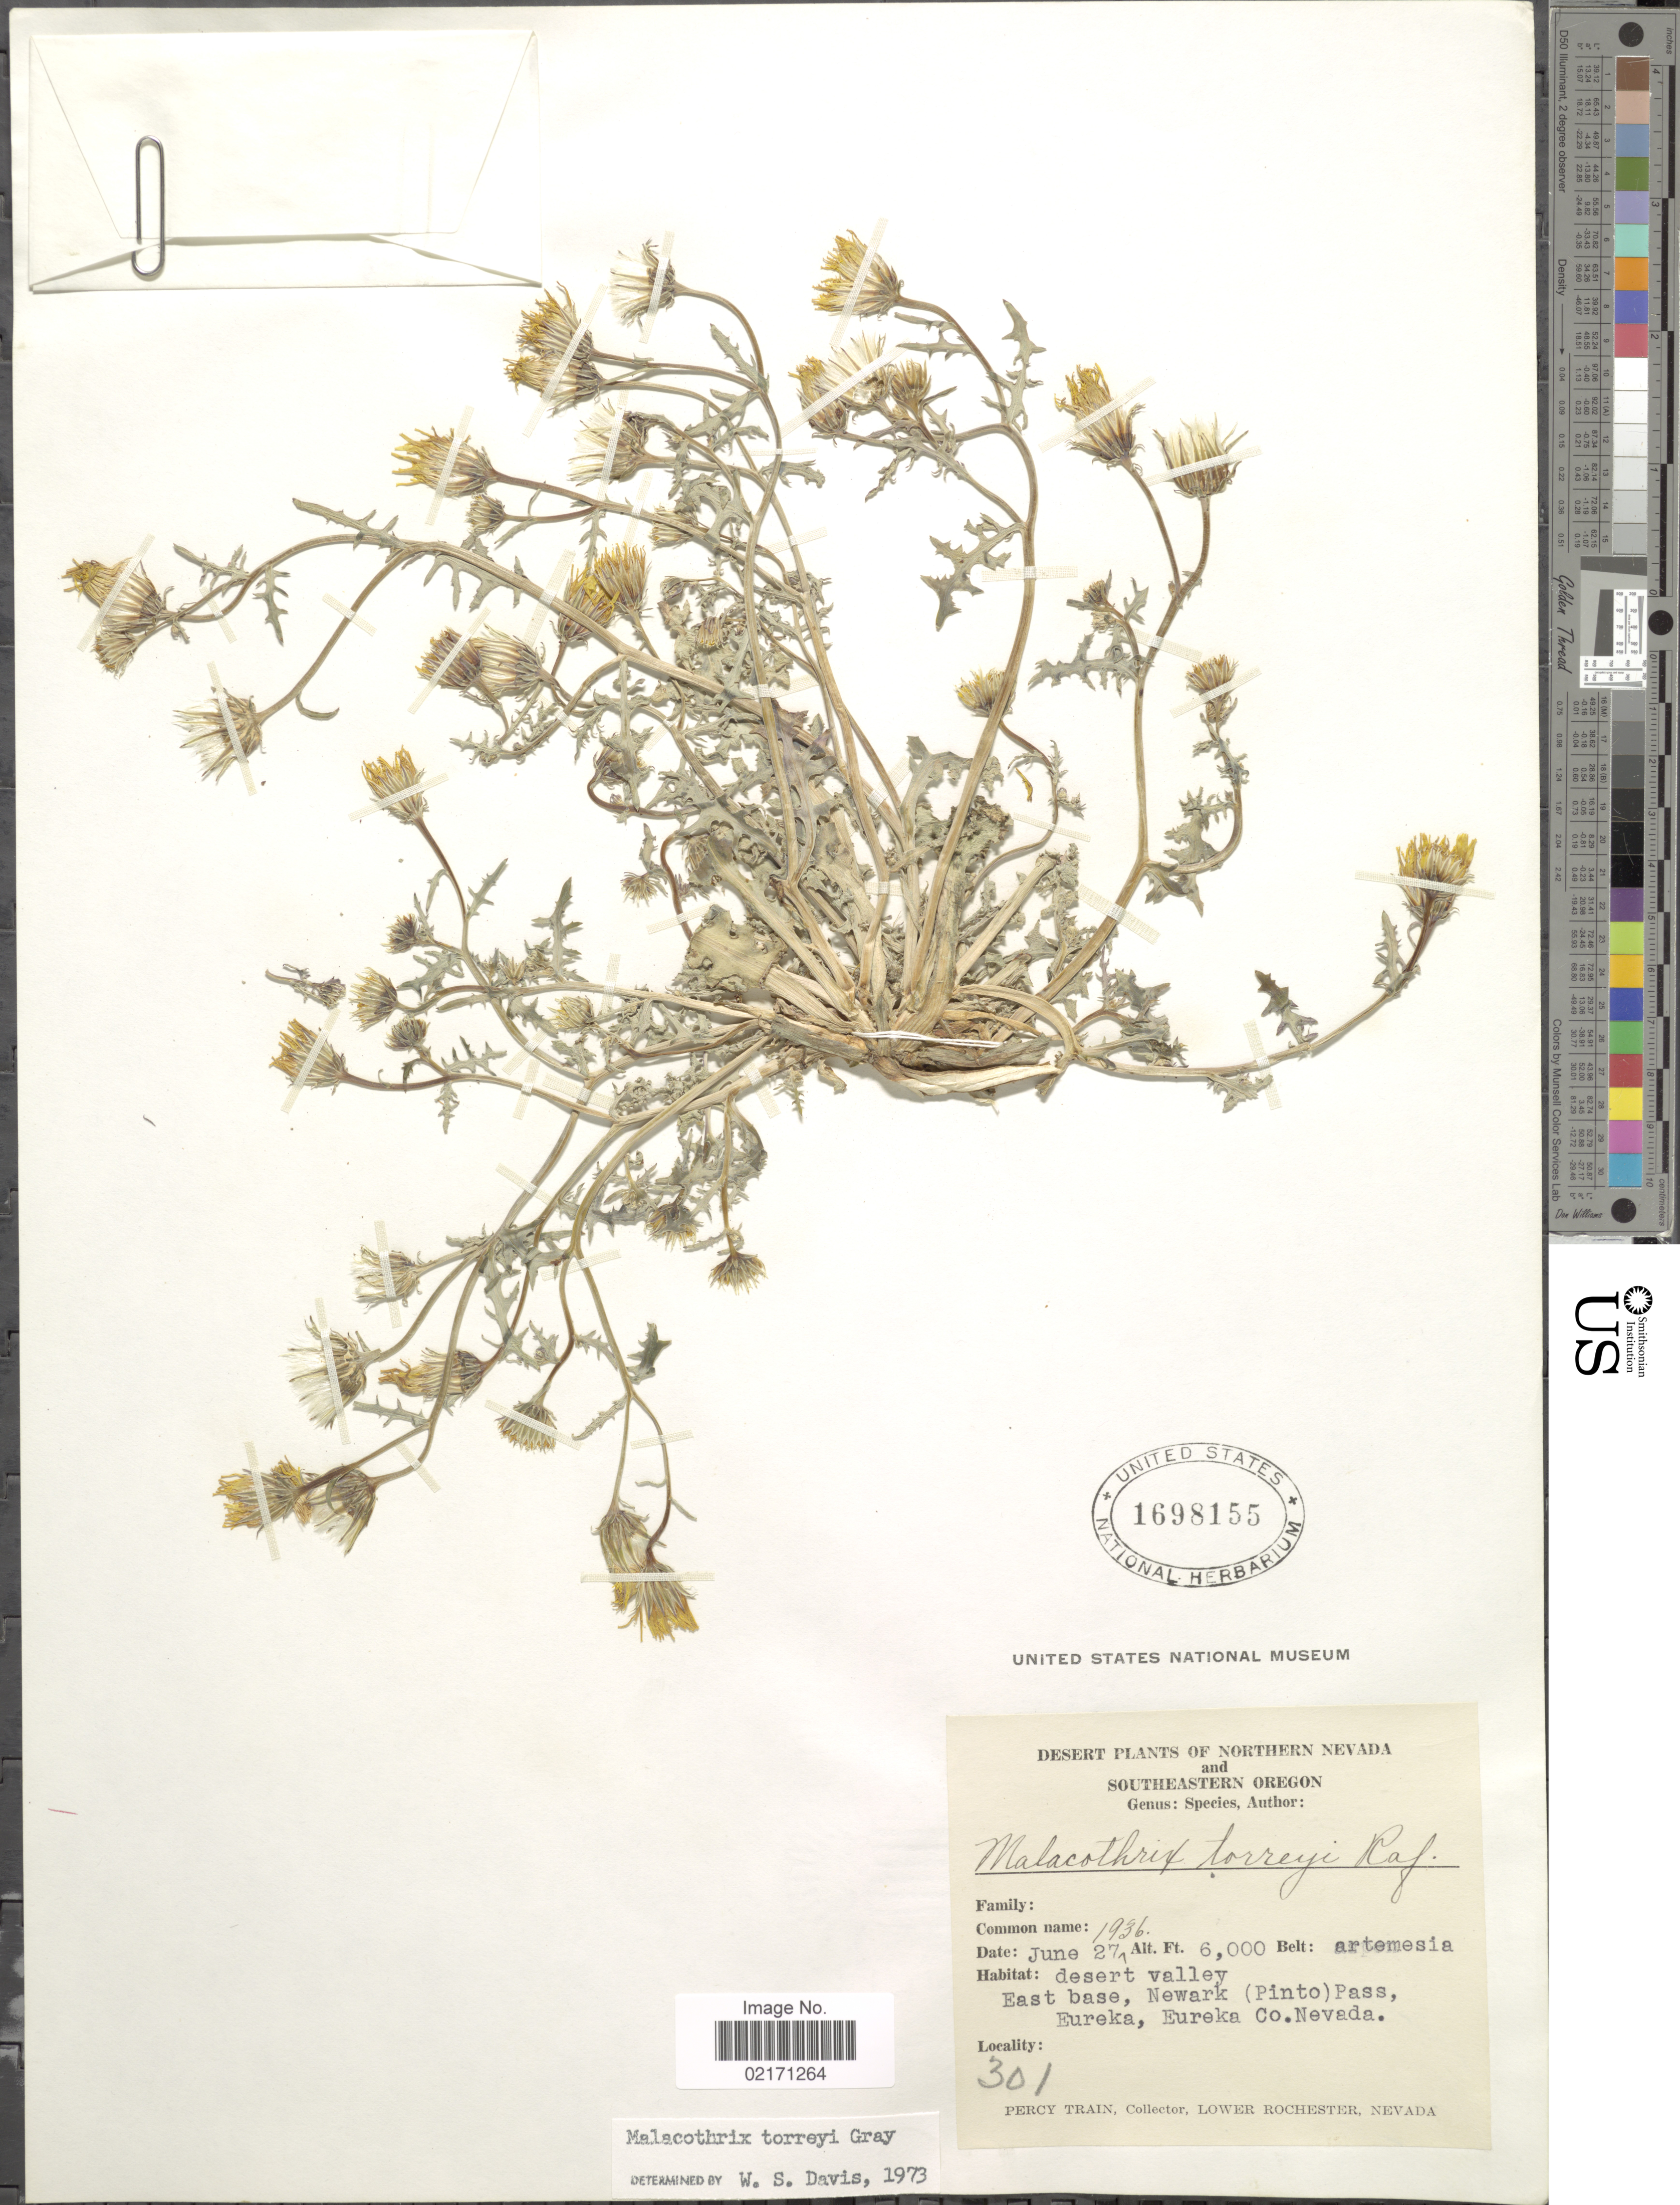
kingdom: Plantae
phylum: Tracheophyta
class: Magnoliopsida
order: Asterales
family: Asteraceae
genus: Malacothrix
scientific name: Malacothrix torreyi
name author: A. Gray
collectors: P. Train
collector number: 301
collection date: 1936-06-27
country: United States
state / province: Nevada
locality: Desert valley. East base, Newark (Pinto) Pass, Eureka, Eureka Co. Nevada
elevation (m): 1829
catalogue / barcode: US 1698155